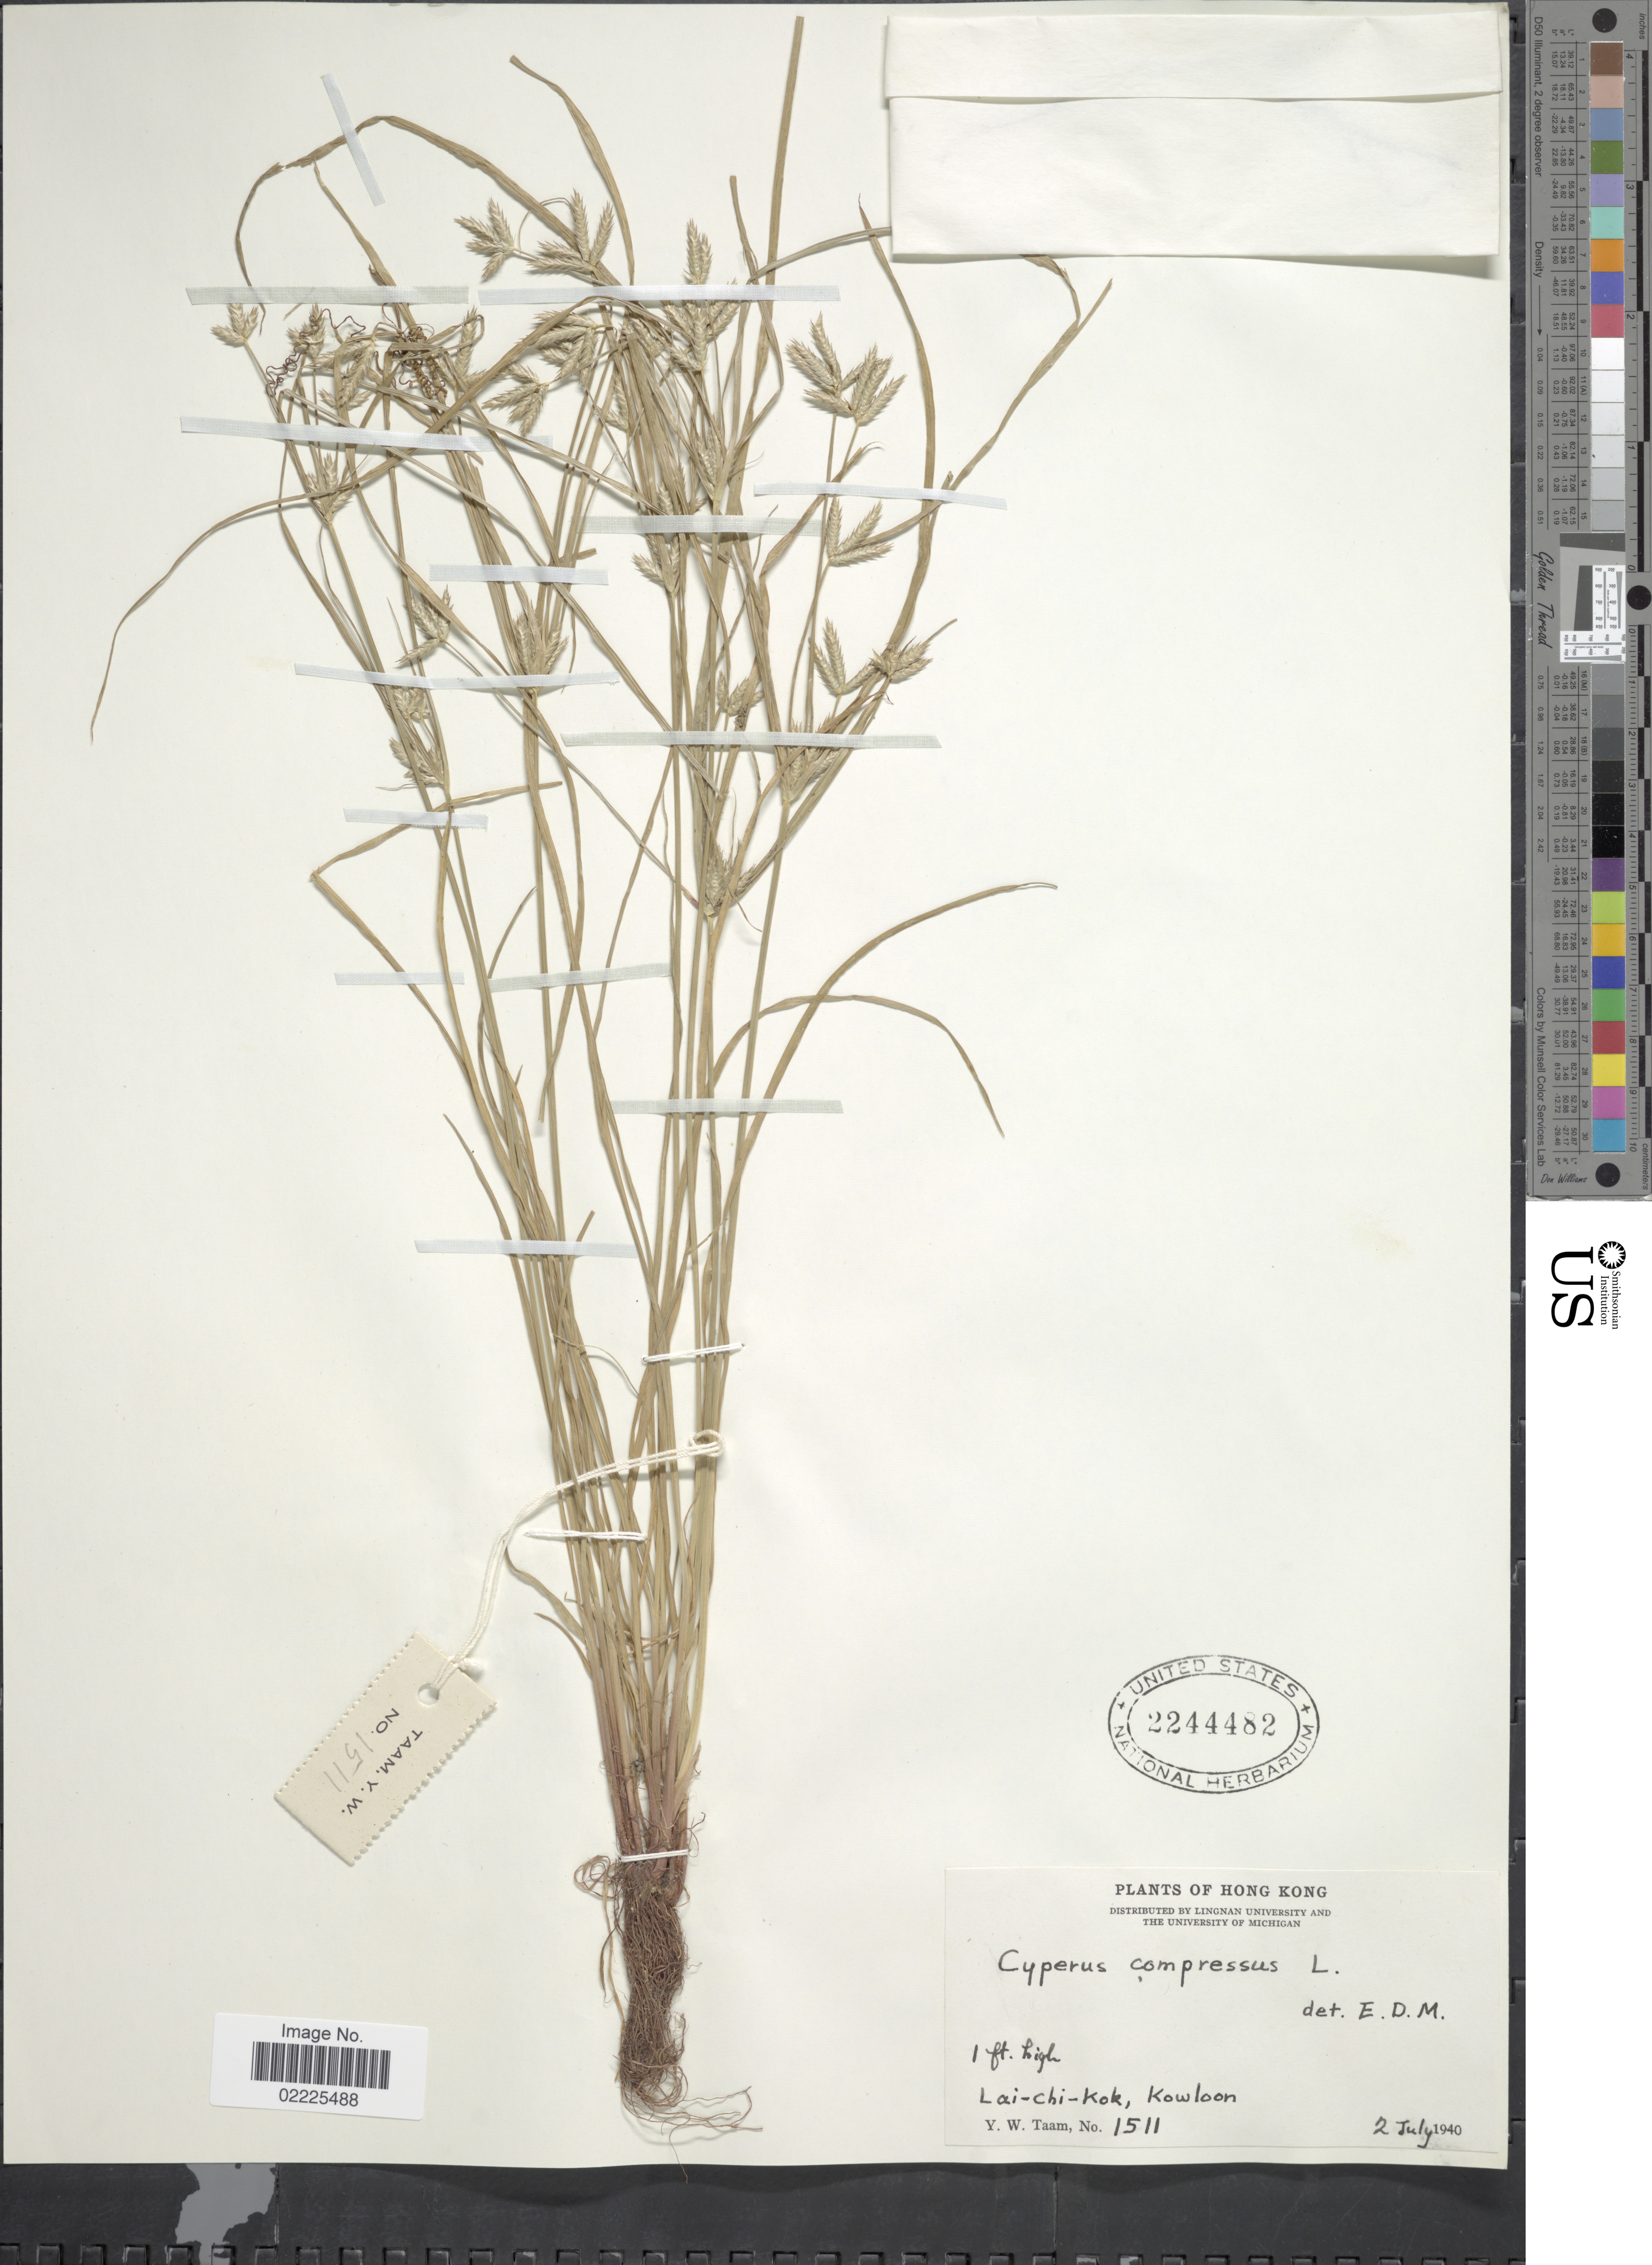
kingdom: Plantae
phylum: Tracheophyta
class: Liliopsida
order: Poales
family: Cyperaceae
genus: Cyperus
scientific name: Cyperus compressus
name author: L.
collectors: Y. W. Taam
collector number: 1511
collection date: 1940-07-02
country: China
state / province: Hong Kong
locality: Lai-chi-Kok, Kowloon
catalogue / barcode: US 2244482